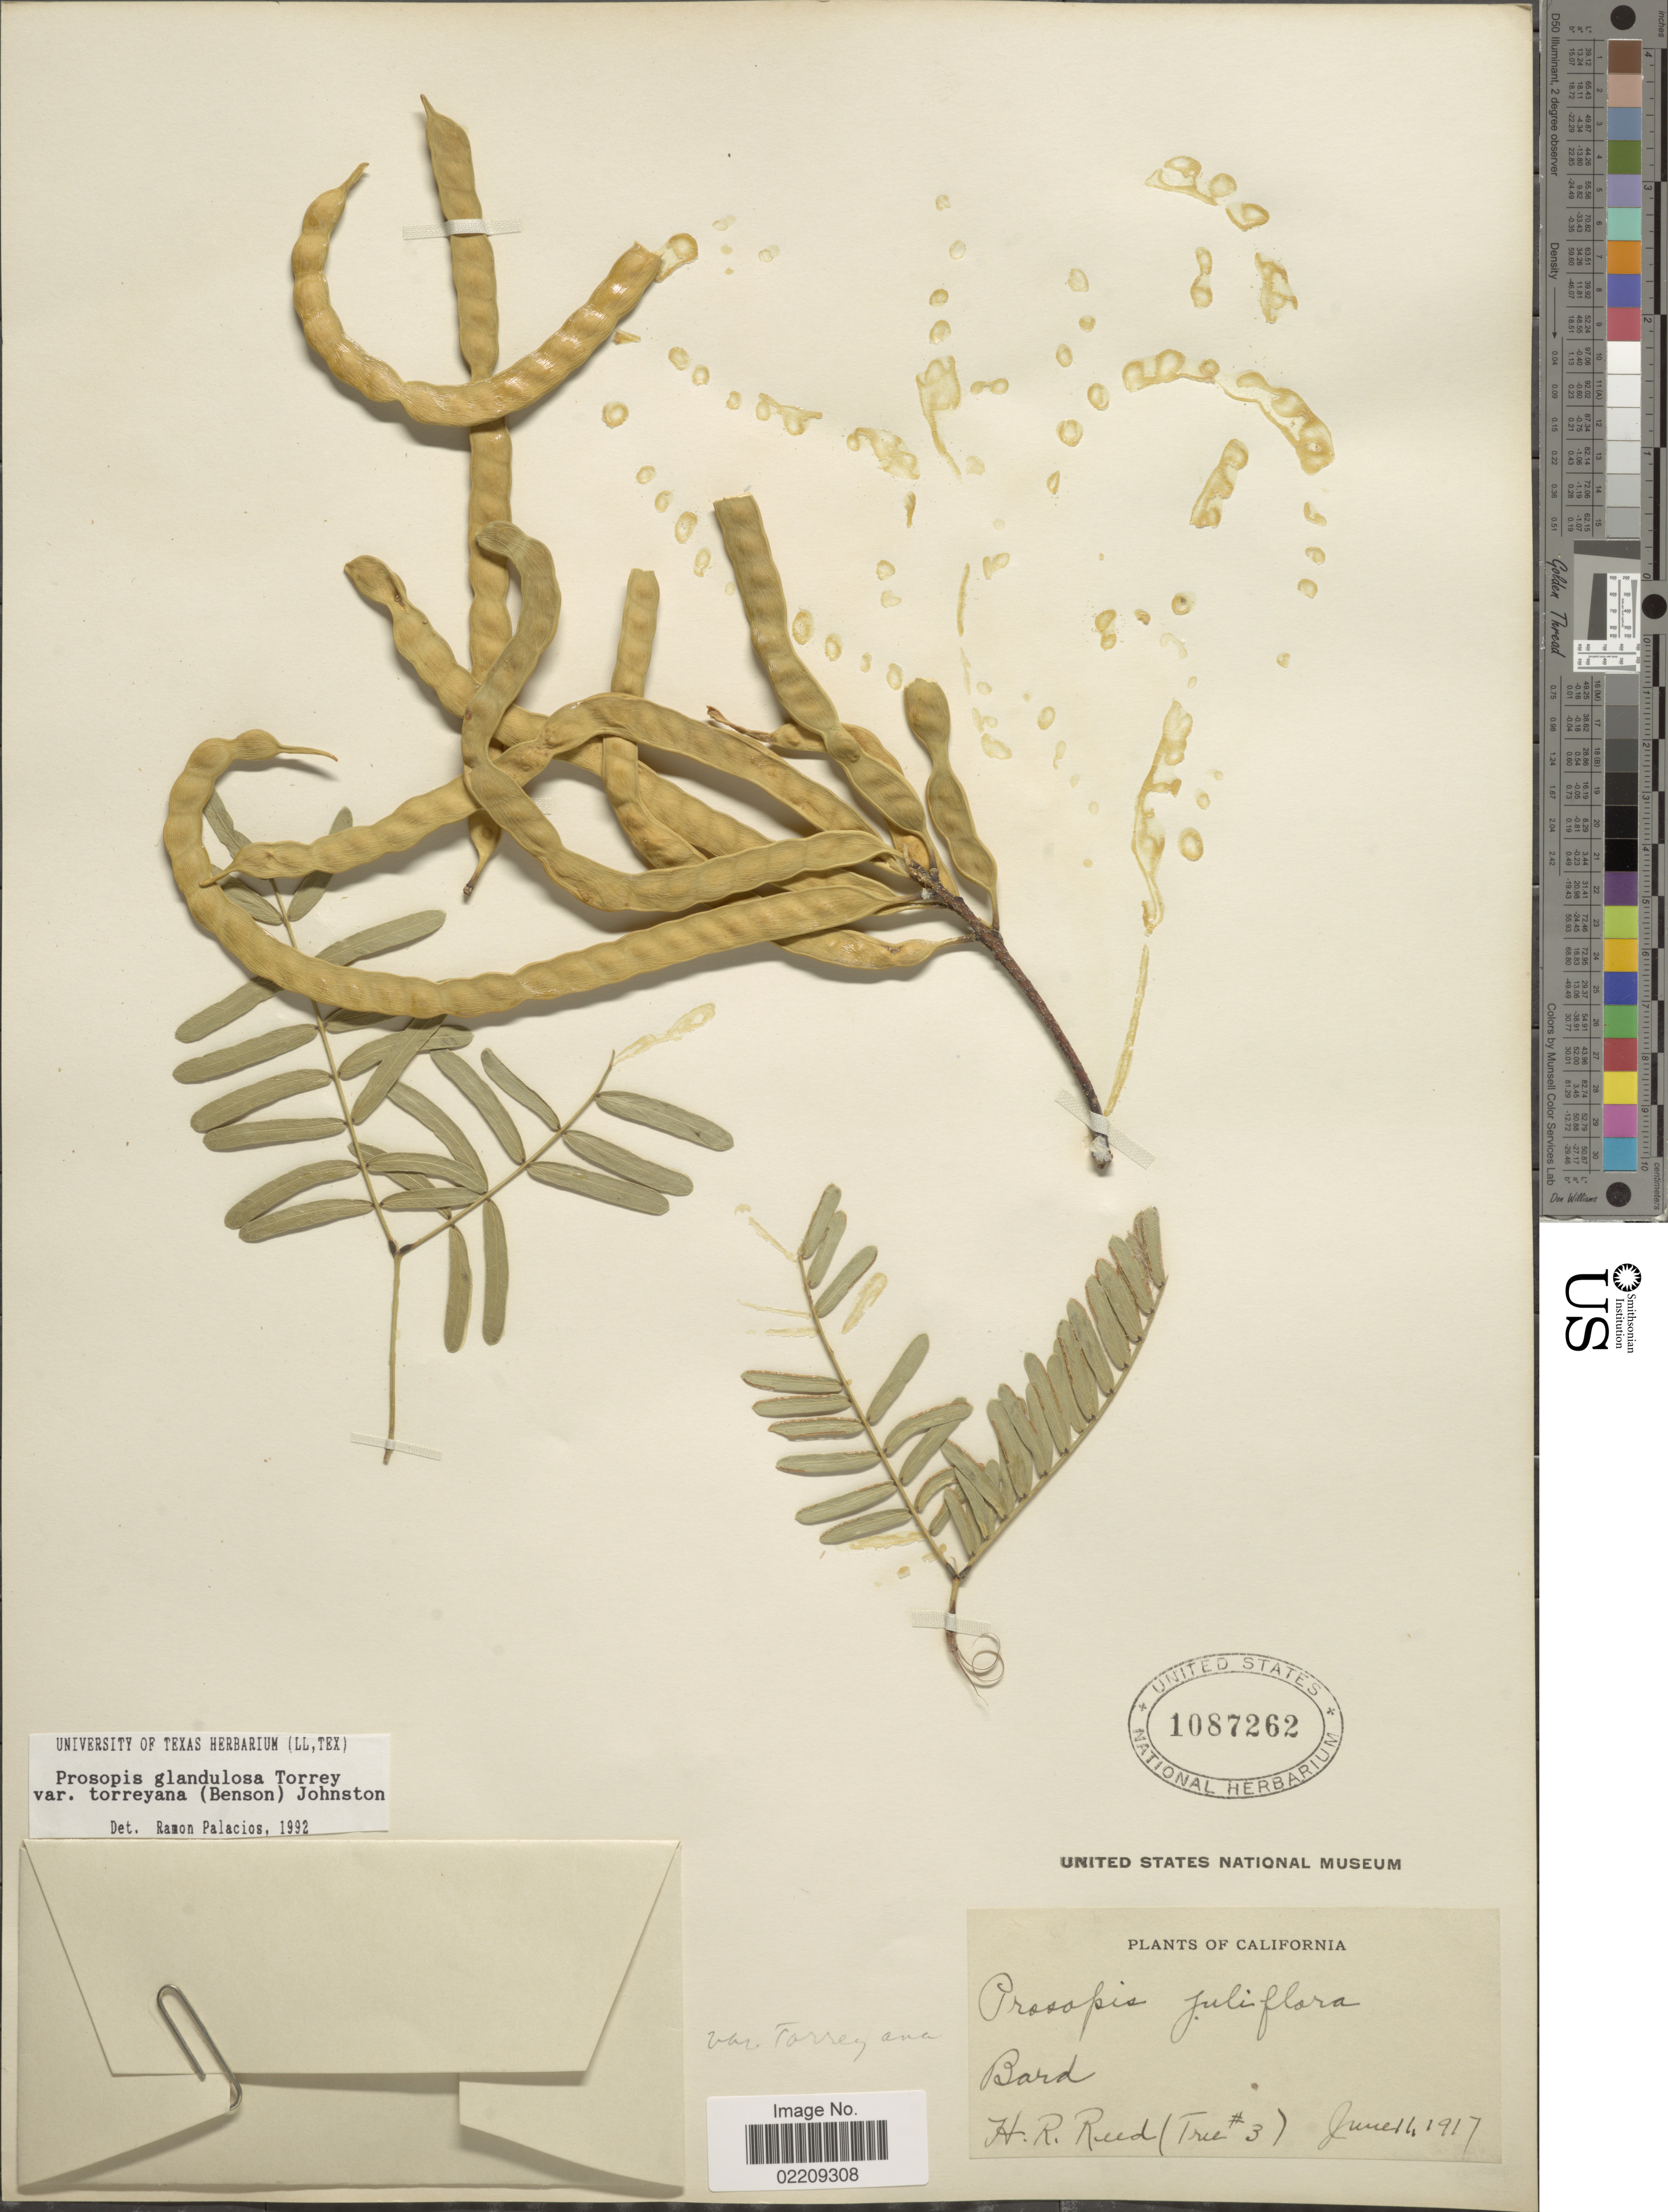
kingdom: Plantae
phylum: Tracheophyta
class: Magnoliopsida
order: Fabales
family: Fabaceae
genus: Neltuma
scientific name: Neltuma odorata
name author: (Torr. & Frém.) C. E. Hughes & G.P. Lewis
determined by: Strong, Mark T., (BOT), Smithsonian Institution - National Museum of Natural History (UNITED STATES)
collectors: H. Reed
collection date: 1917-06-11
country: United States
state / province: California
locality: Bard (Tree #3) [unsure placement].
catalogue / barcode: US 1087262